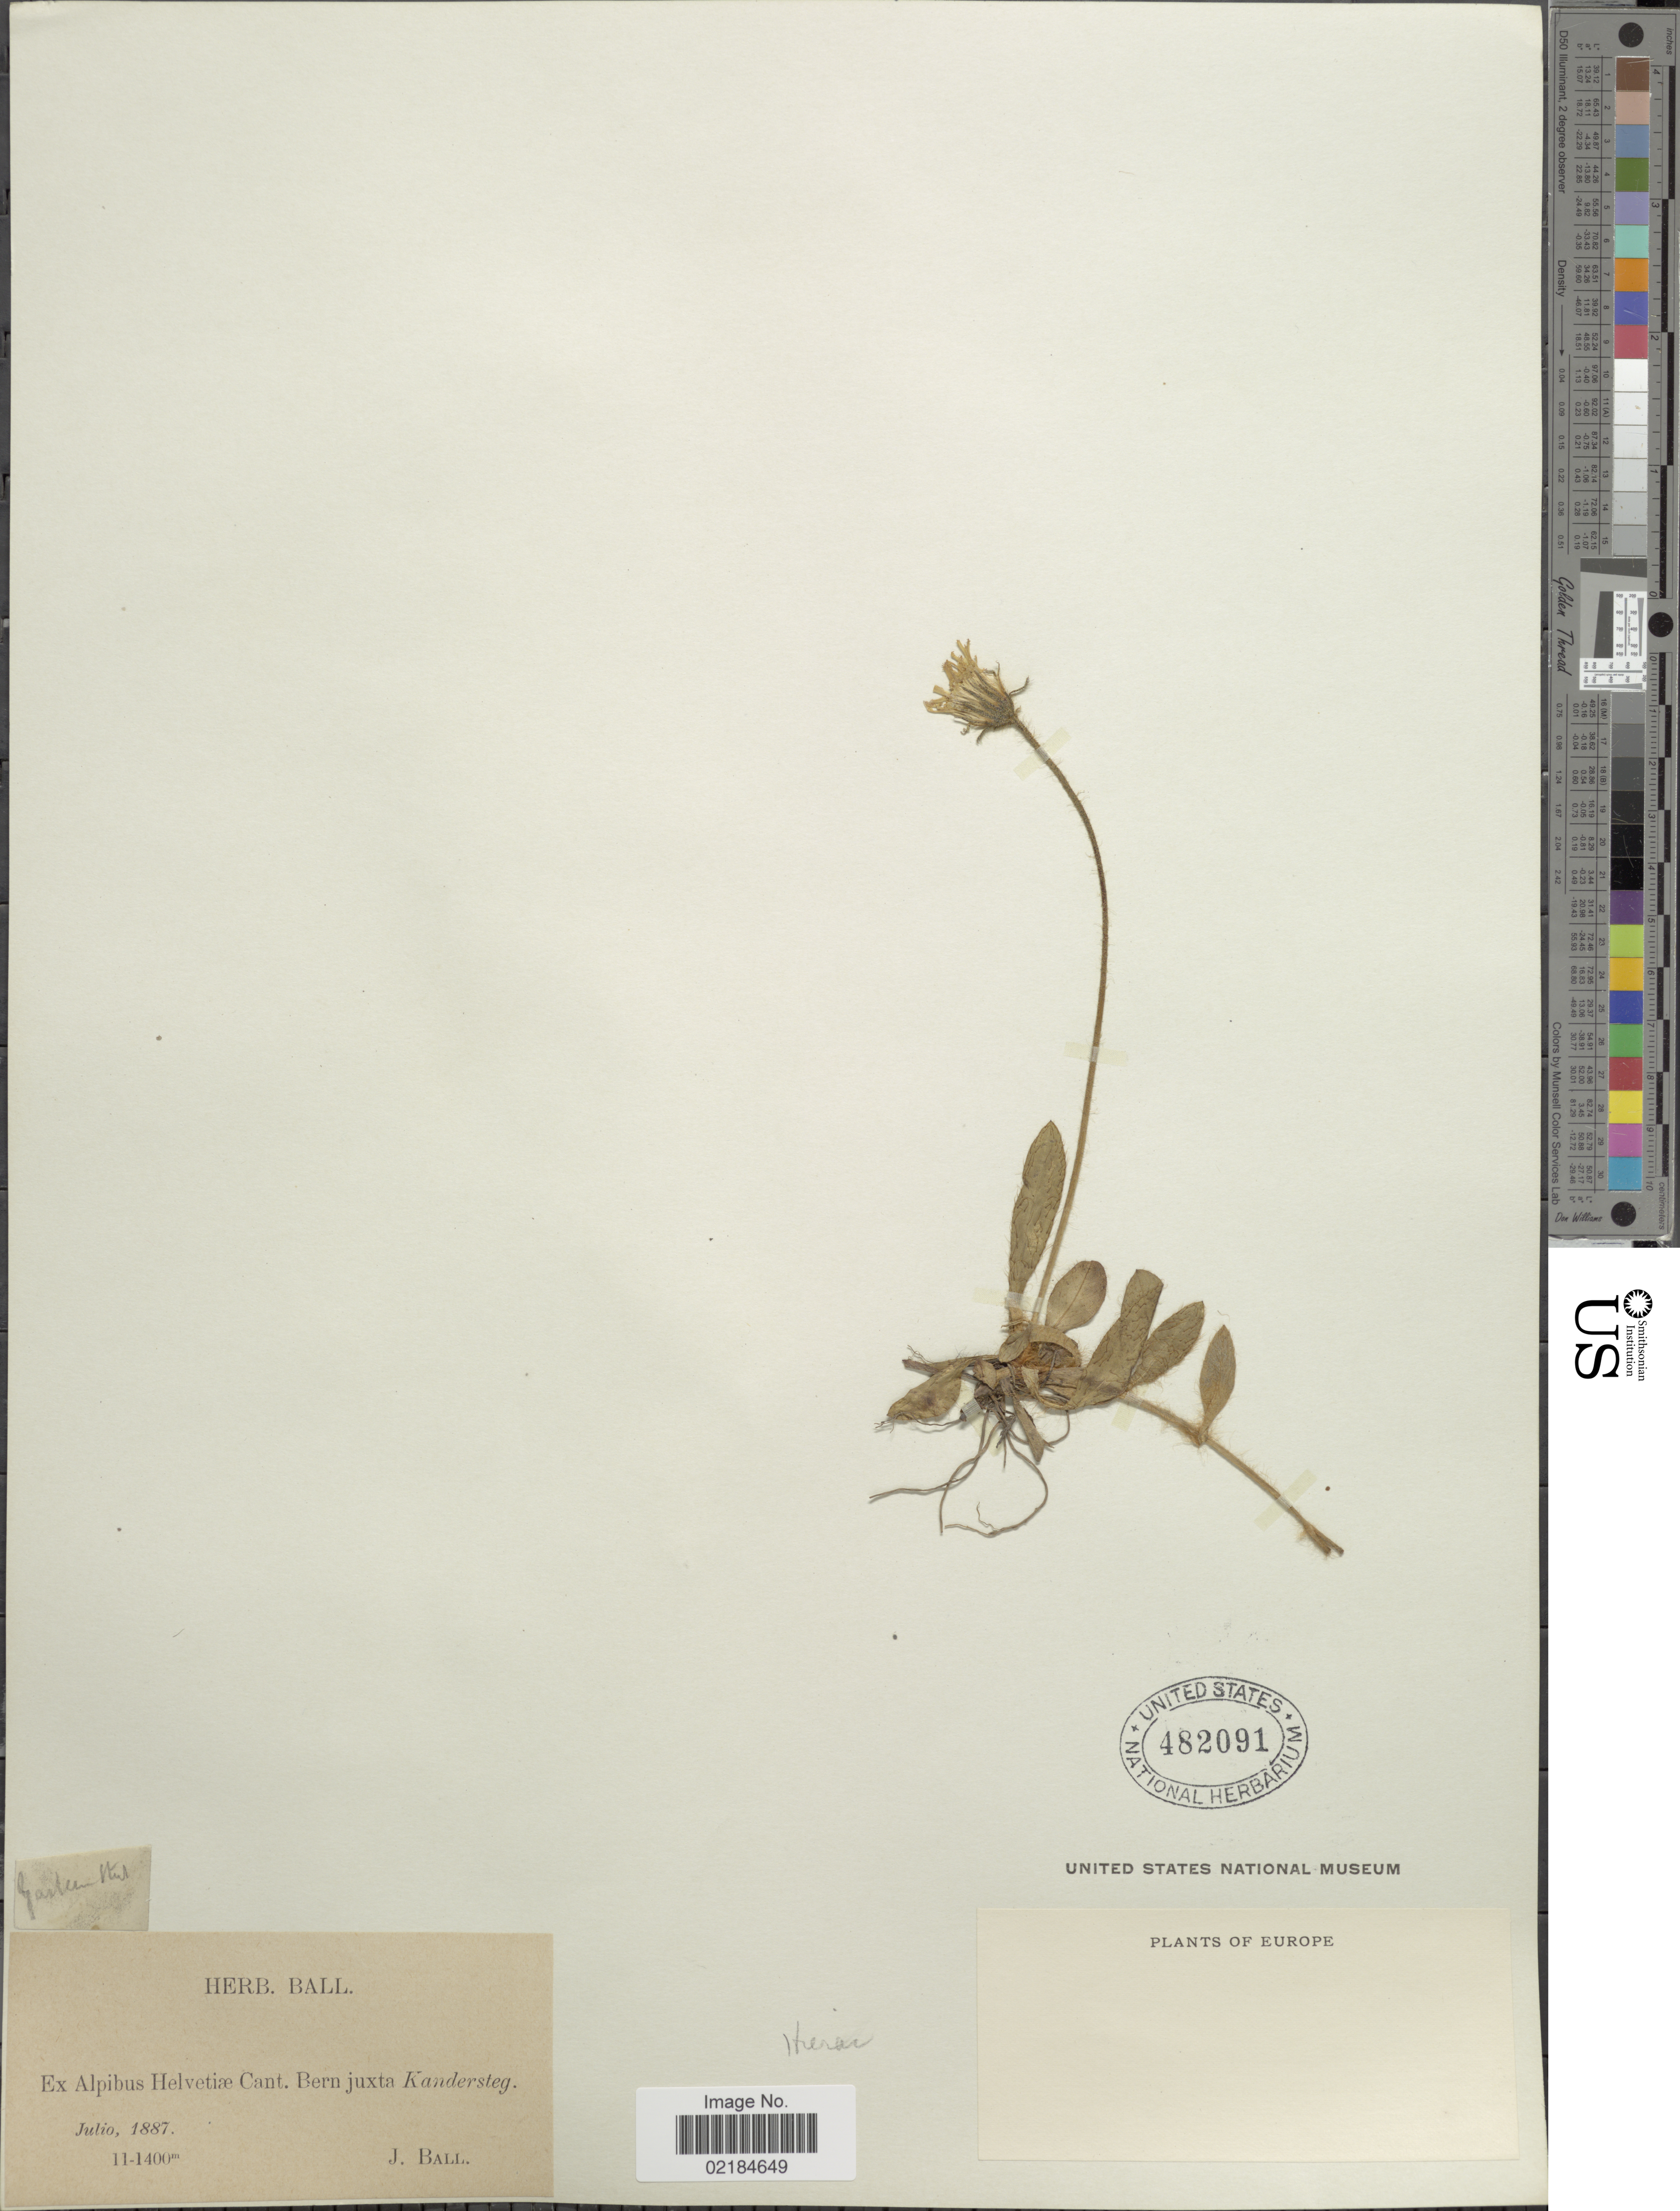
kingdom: Plantae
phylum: Tracheophyta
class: Magnoliopsida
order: Asterales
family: Asteraceae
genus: Hieracium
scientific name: Hieracium repandulare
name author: Druce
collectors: J. Ball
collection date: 1887-07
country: Switzerland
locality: Helvetiae Cant. Bern juxta Kandersteg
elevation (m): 1100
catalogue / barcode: US 482091